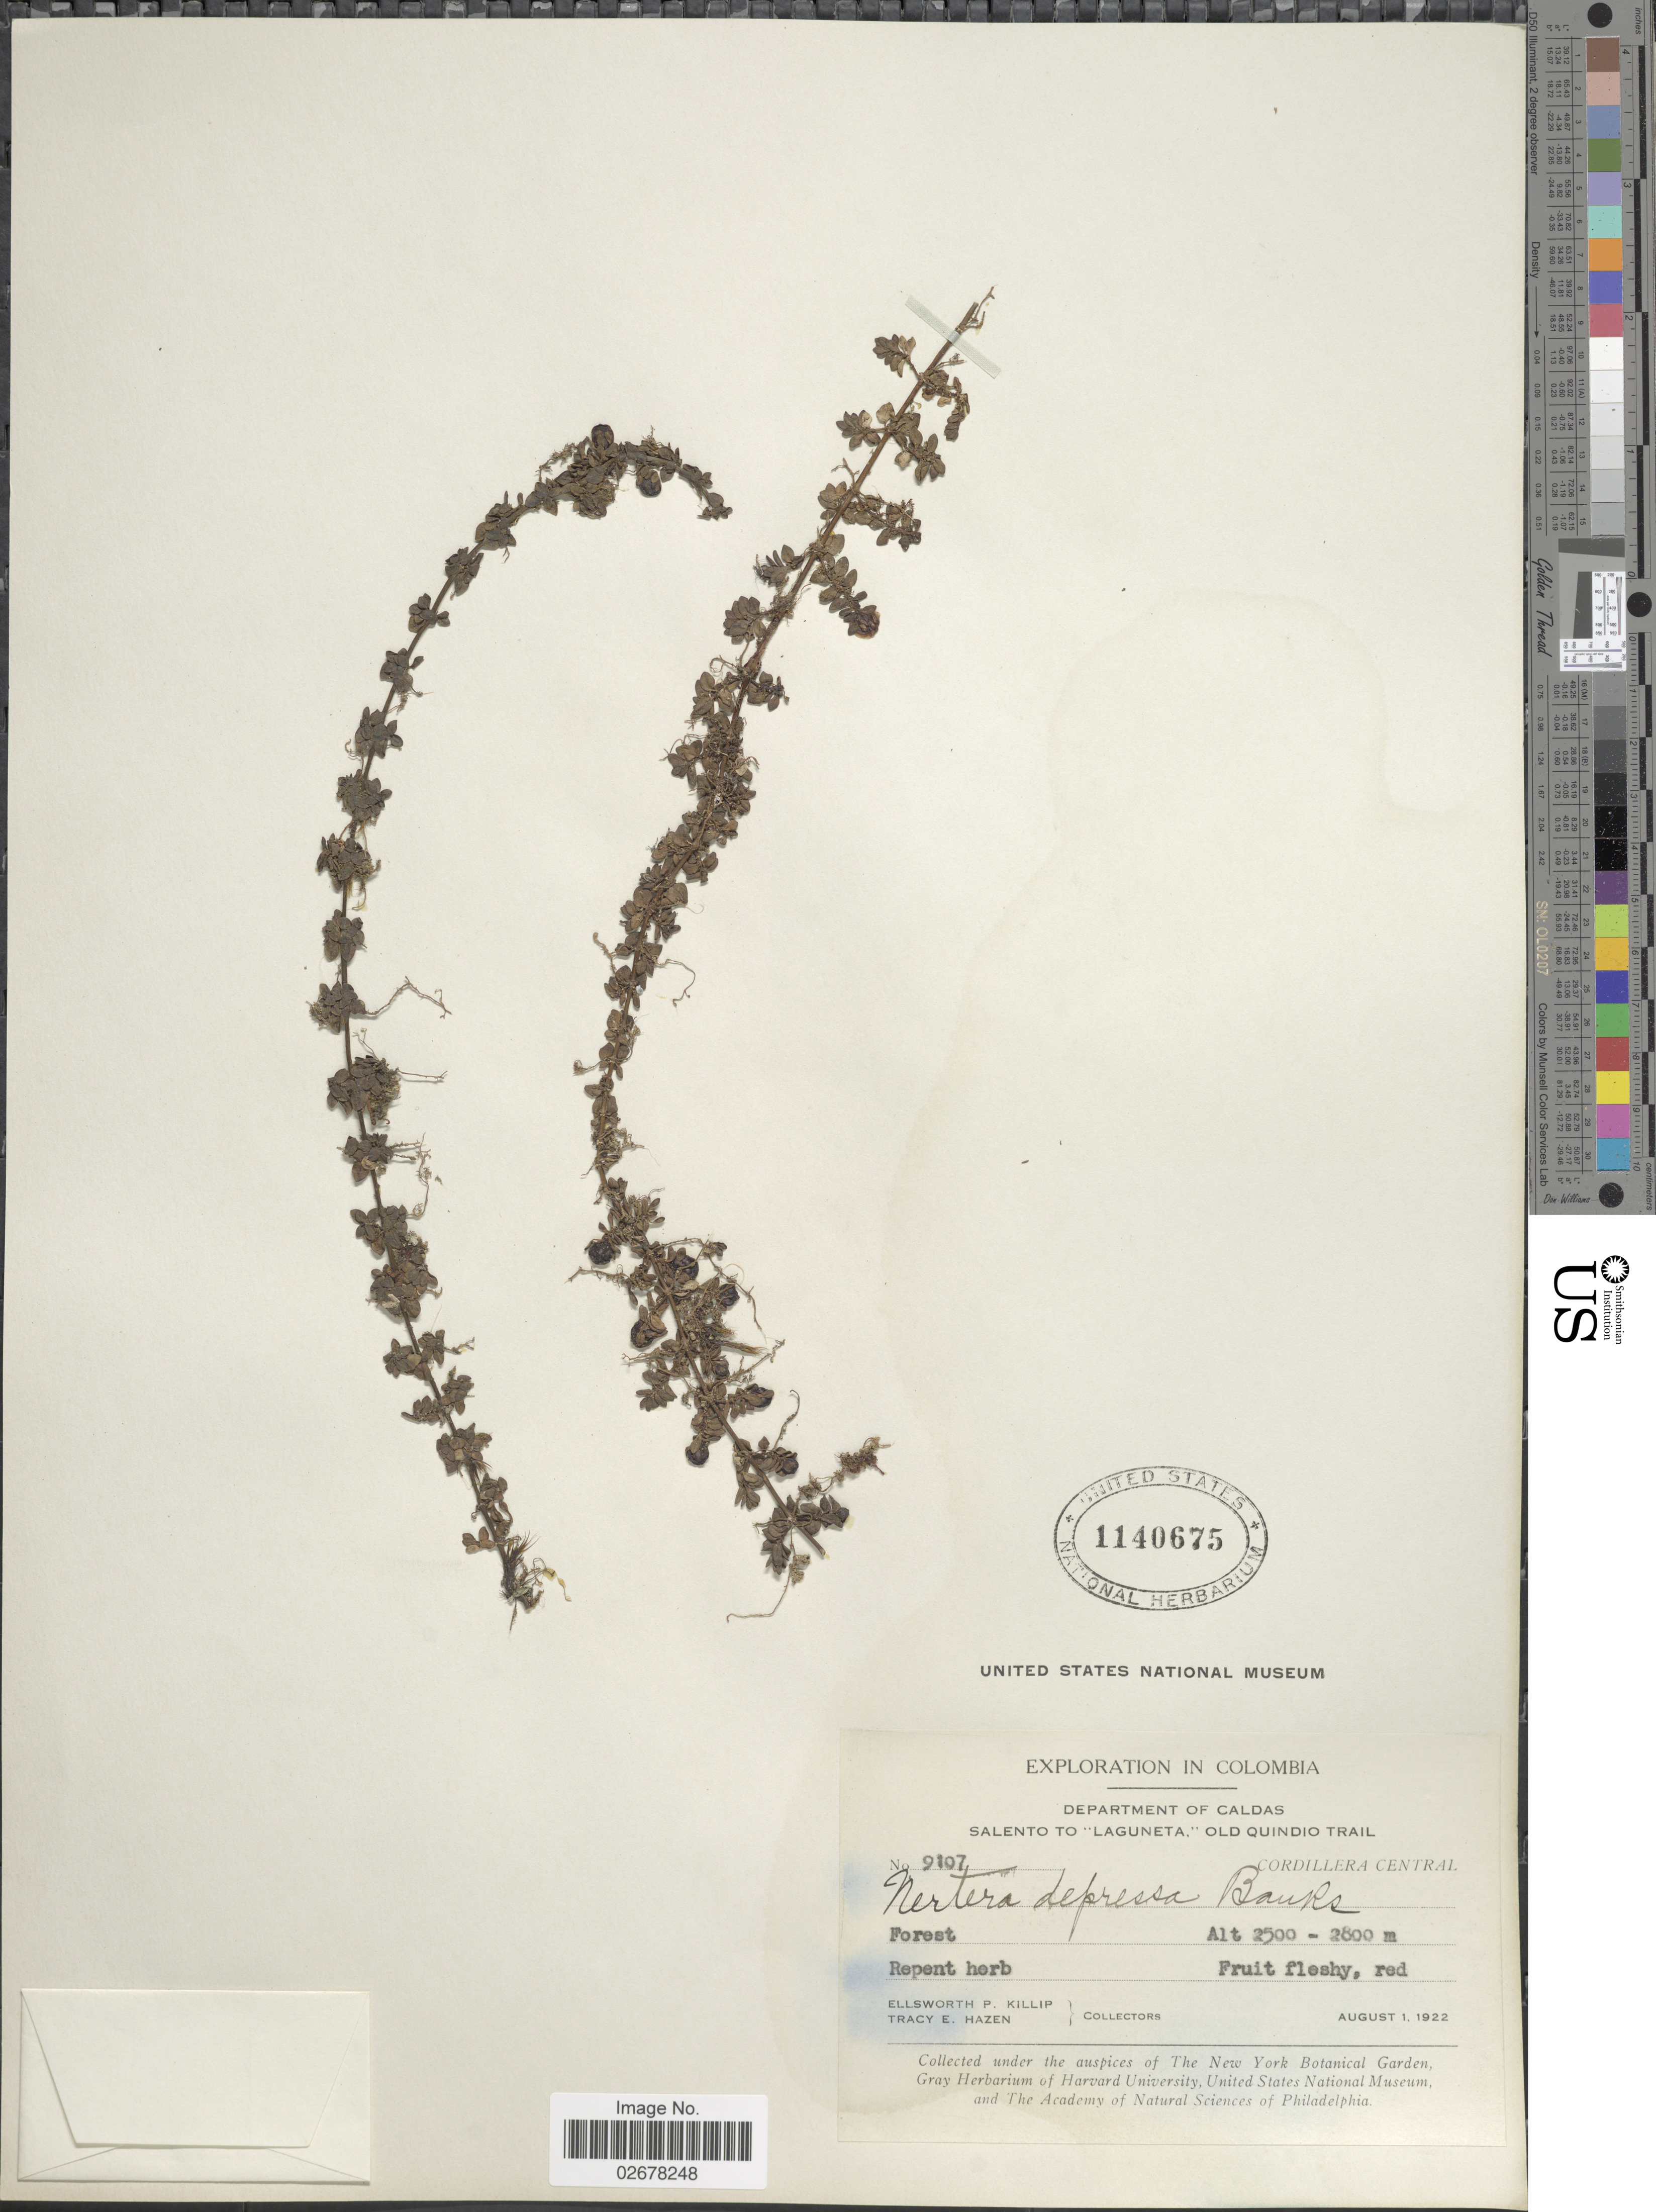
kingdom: Plantae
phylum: Tracheophyta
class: Magnoliopsida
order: Gentianales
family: Rubiaceae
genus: Nertera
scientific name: Nertera depressa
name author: Banks & Sol. ex Gaertn.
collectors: E. P. Killip & T. E. Hazen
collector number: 9107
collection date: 1922-08-01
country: Colombia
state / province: Caldas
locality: Salento to "Laguneta, "Old Quindio Trail, Cordillera Central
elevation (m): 2500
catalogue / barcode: US 1140675